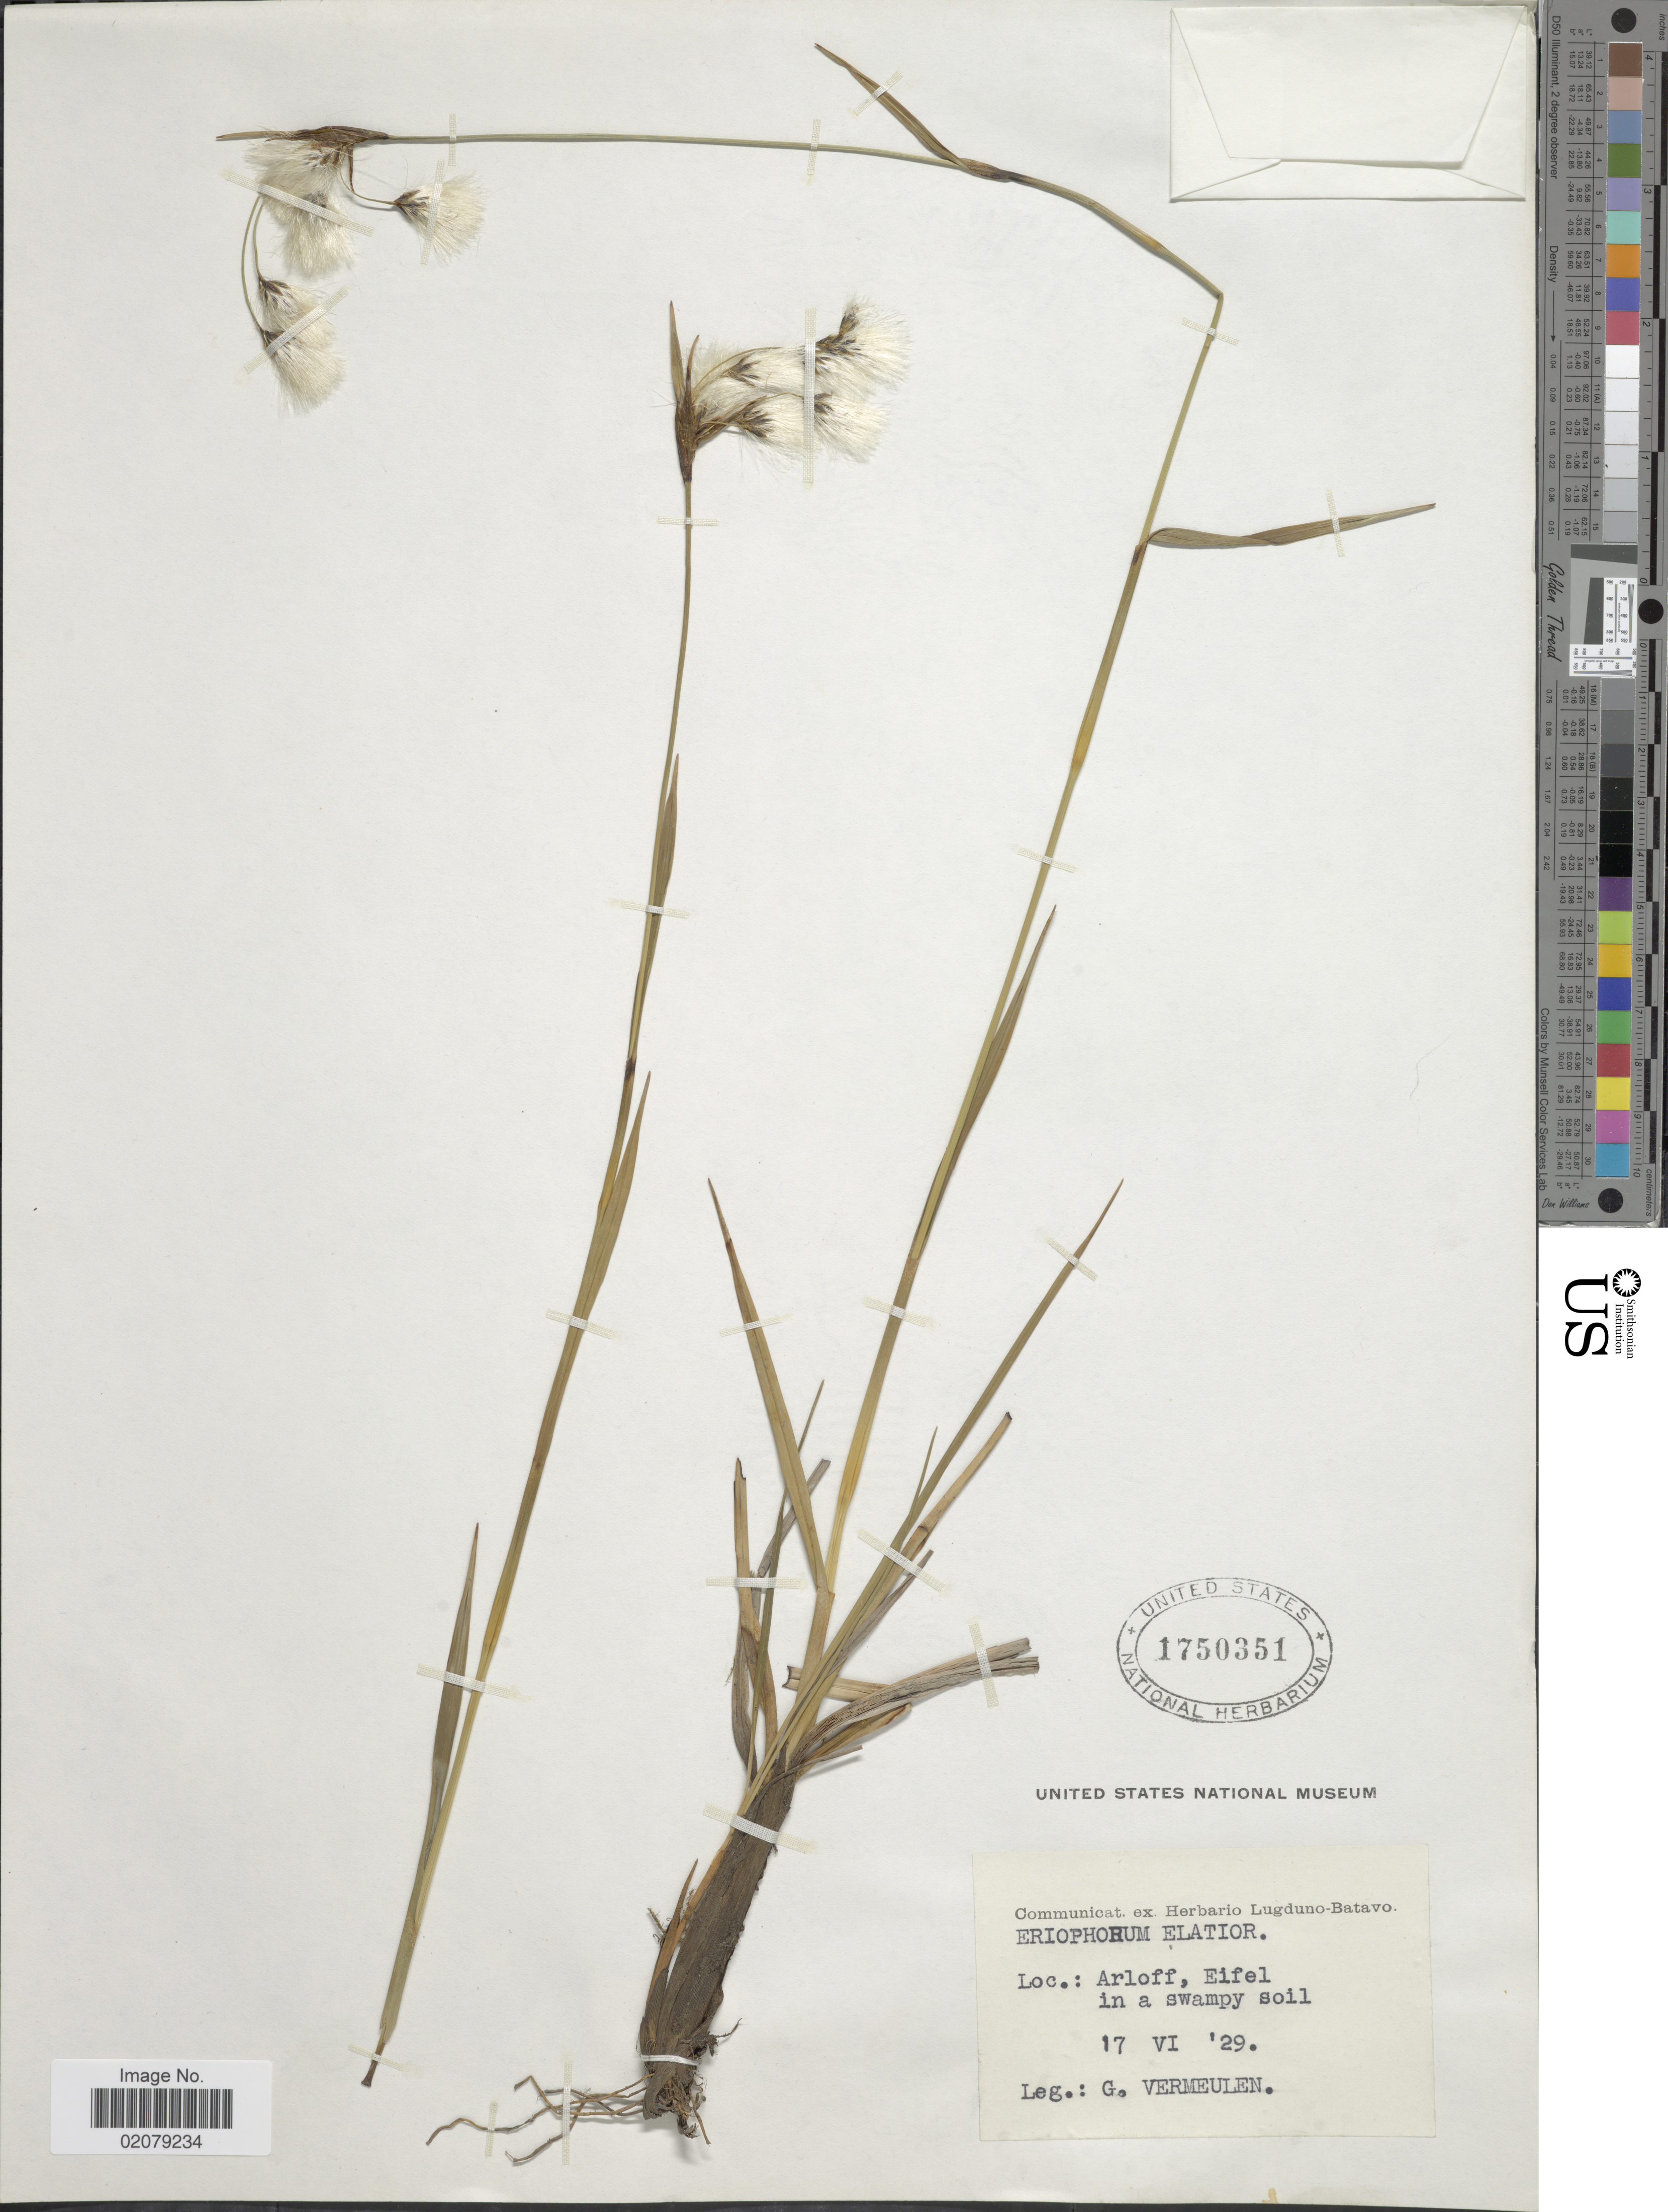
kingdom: Plantae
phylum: Tracheophyta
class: Liliopsida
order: Poales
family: Cyperaceae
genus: Eriophorum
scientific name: Eriophorum sp.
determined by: Strong, Mark T., (BOT), Smithsonian Institution - National Museum of Natural History (UNITED STATES)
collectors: G. Vermeulen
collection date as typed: Transcribed d/m/y: 17/6/29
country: Netherlands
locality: Arloff, Eifel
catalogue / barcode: US 1750351